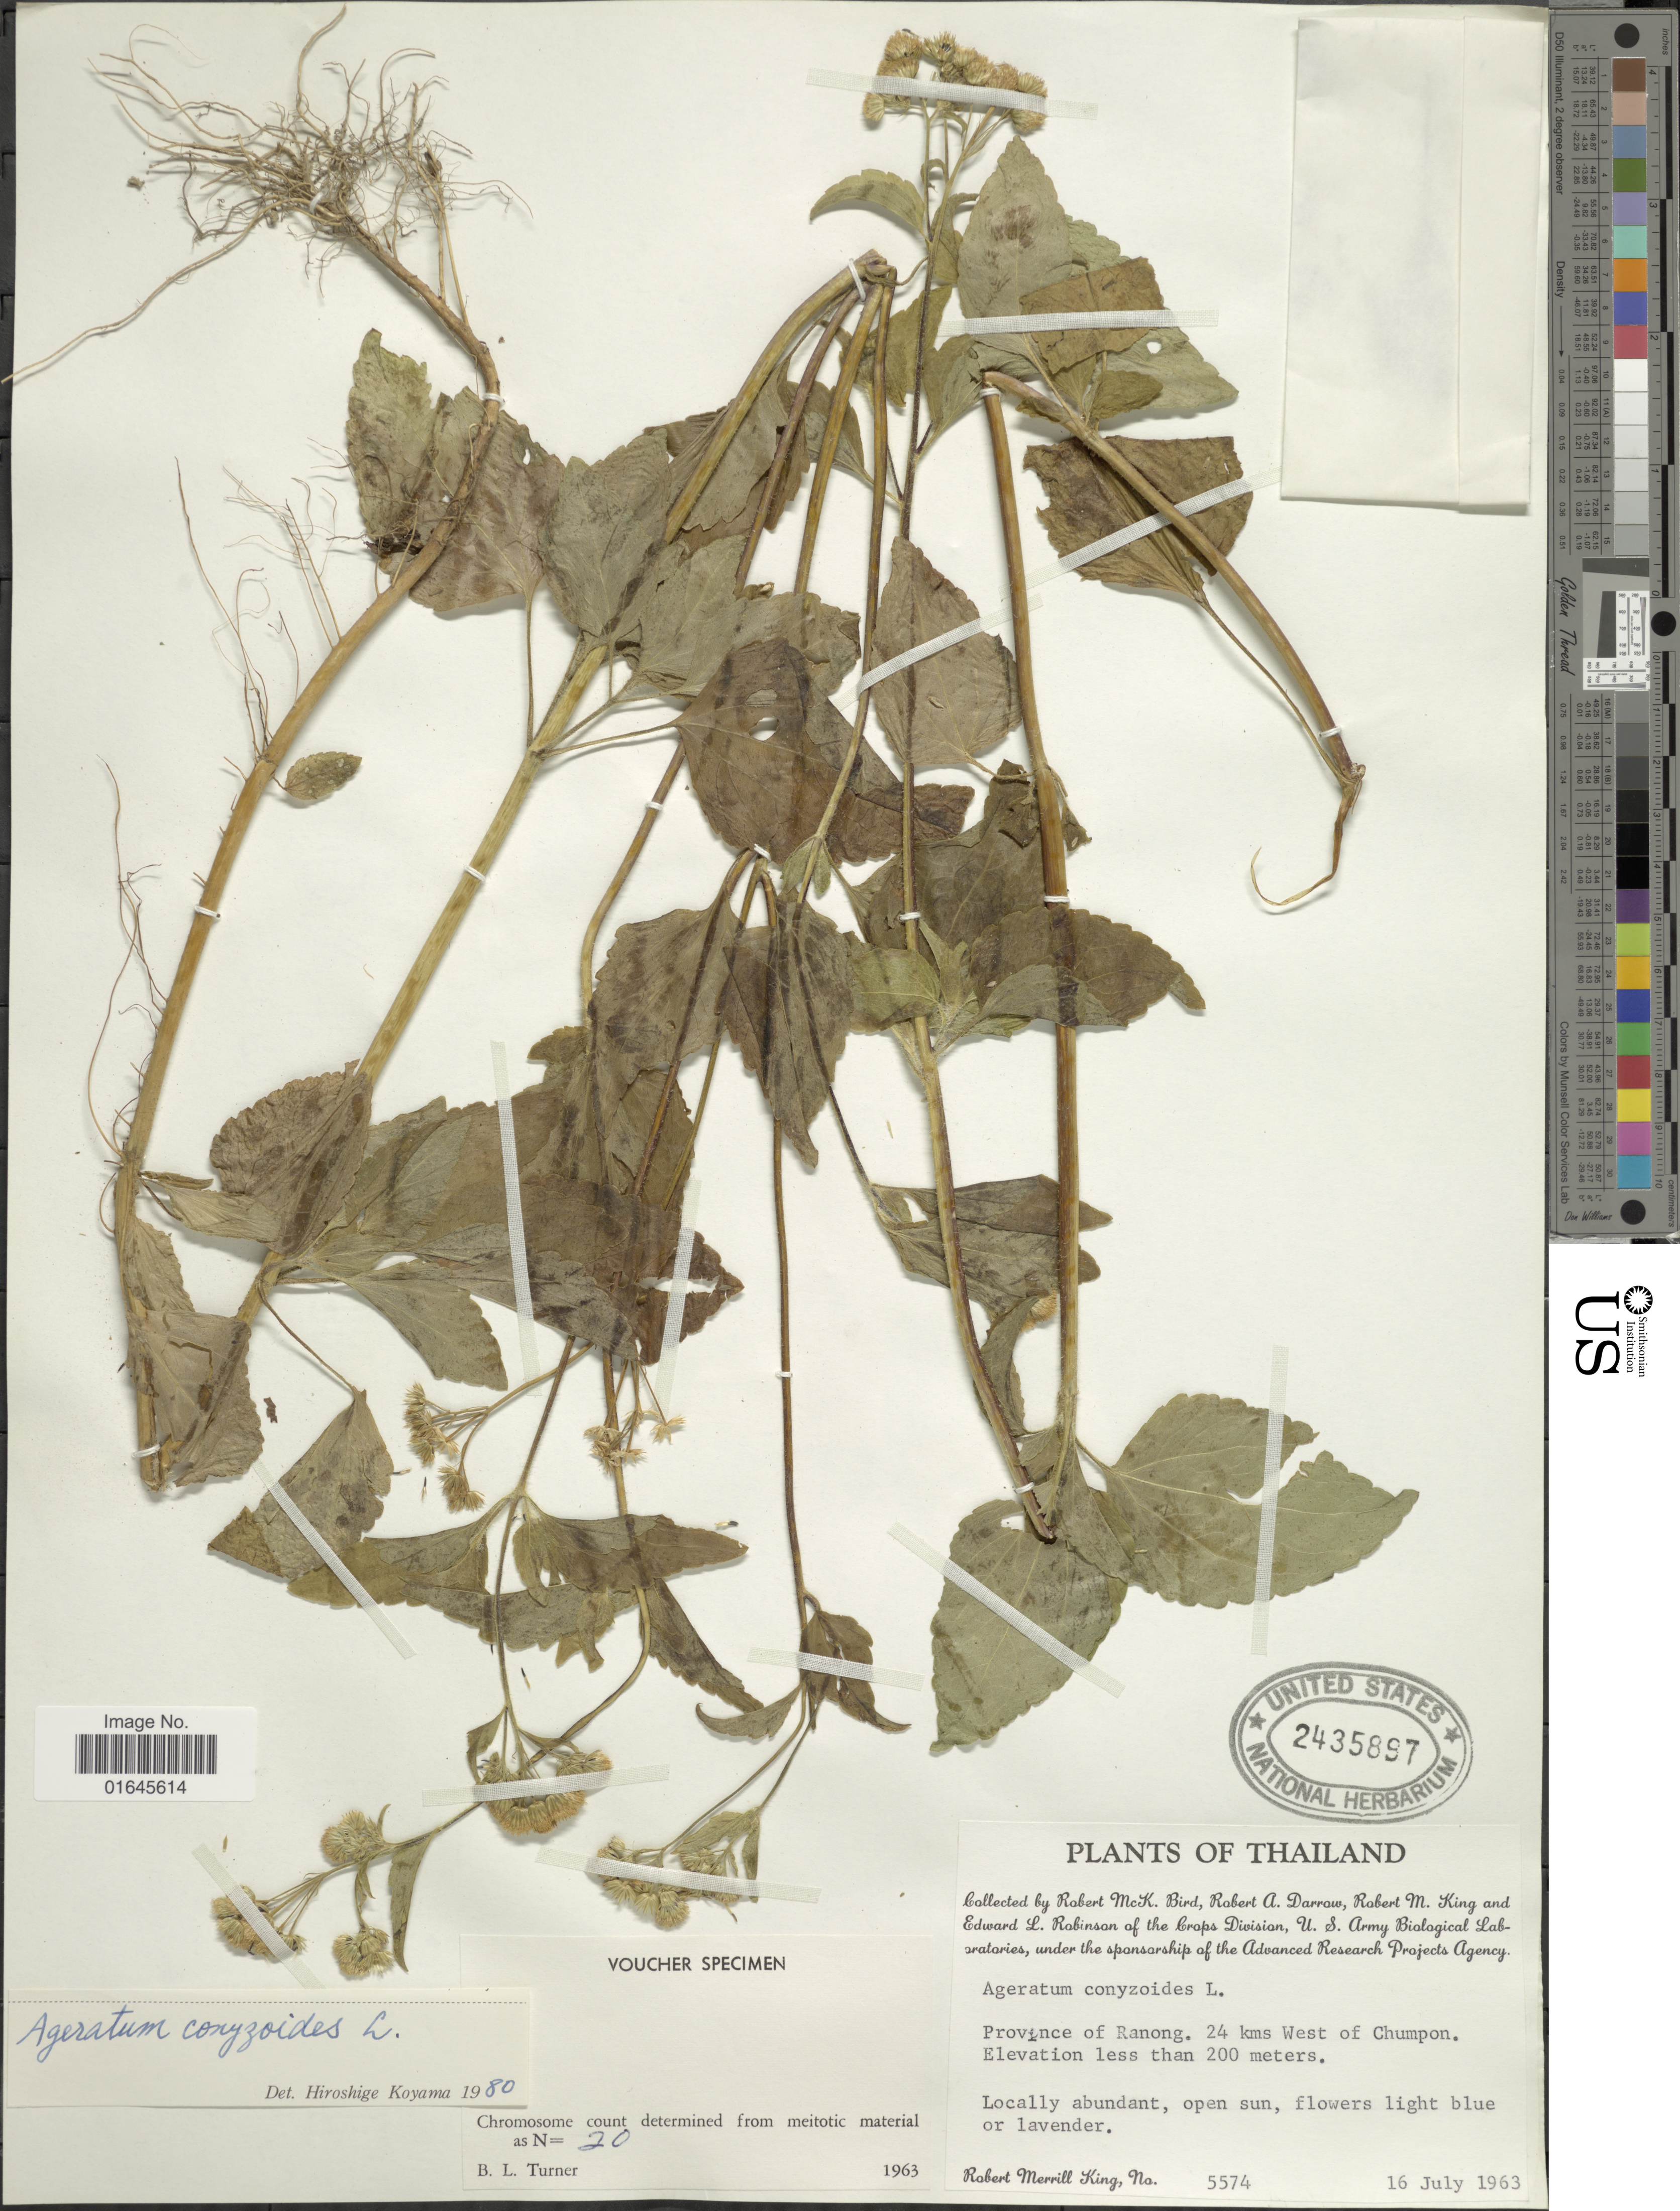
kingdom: Plantae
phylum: Tracheophyta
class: Magnoliopsida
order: Asterales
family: Asteraceae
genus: Ageratum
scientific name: Ageratum conyzoides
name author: L.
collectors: R. M. King, R. M. Bird, R. A. Darrow & E. L. Robinson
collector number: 5574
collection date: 1963-07-16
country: Thailand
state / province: Ranong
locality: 24 kms West of Chumpon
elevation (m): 200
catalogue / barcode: US 2435897